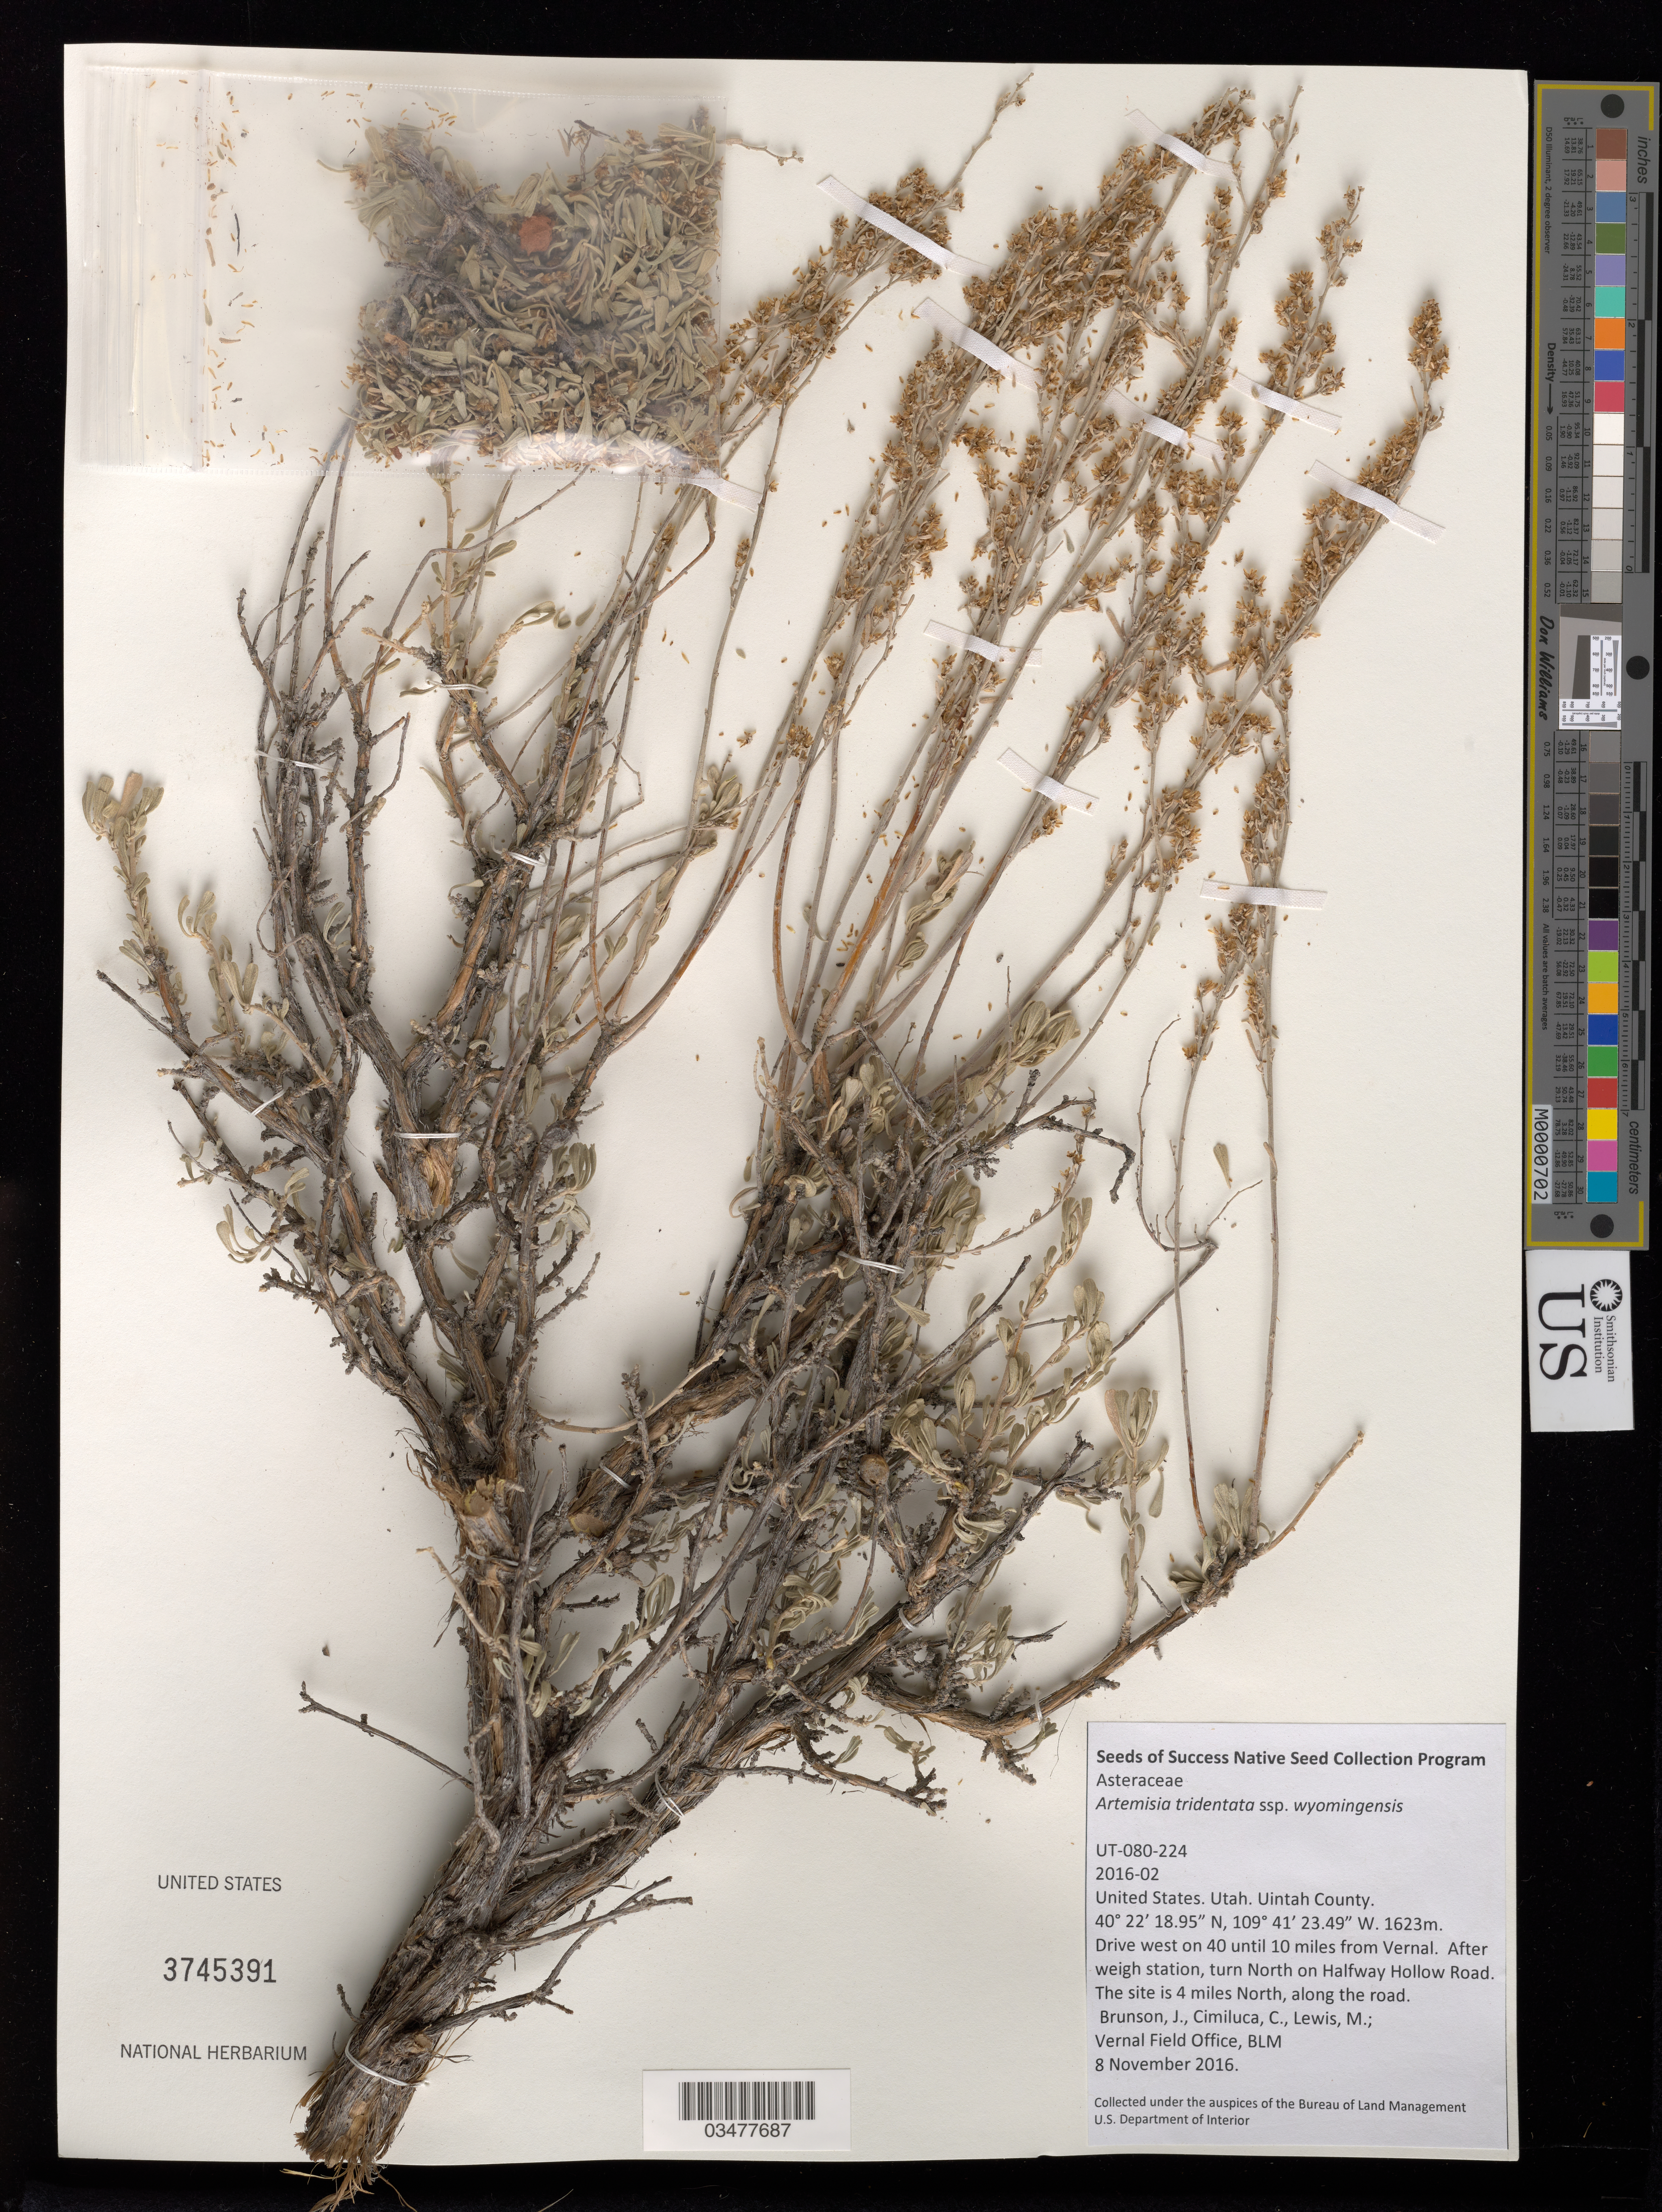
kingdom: Plantae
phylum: Tracheophyta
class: Magnoliopsida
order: Asterales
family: Asteraceae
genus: Artemisia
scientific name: Artemisia tridentata subsp. wyomingensis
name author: (Beetle & A.L. Young) S.L. Welsh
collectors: -. Brunson, -. Cimiluca & -. Lewis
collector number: UT080-224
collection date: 2016-11-08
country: United States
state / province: Utah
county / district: Uintah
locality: Halfway Hollow Rd.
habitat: semi-desert loam (Wyoming big sagebrush)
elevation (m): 1624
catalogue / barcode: US 3745391